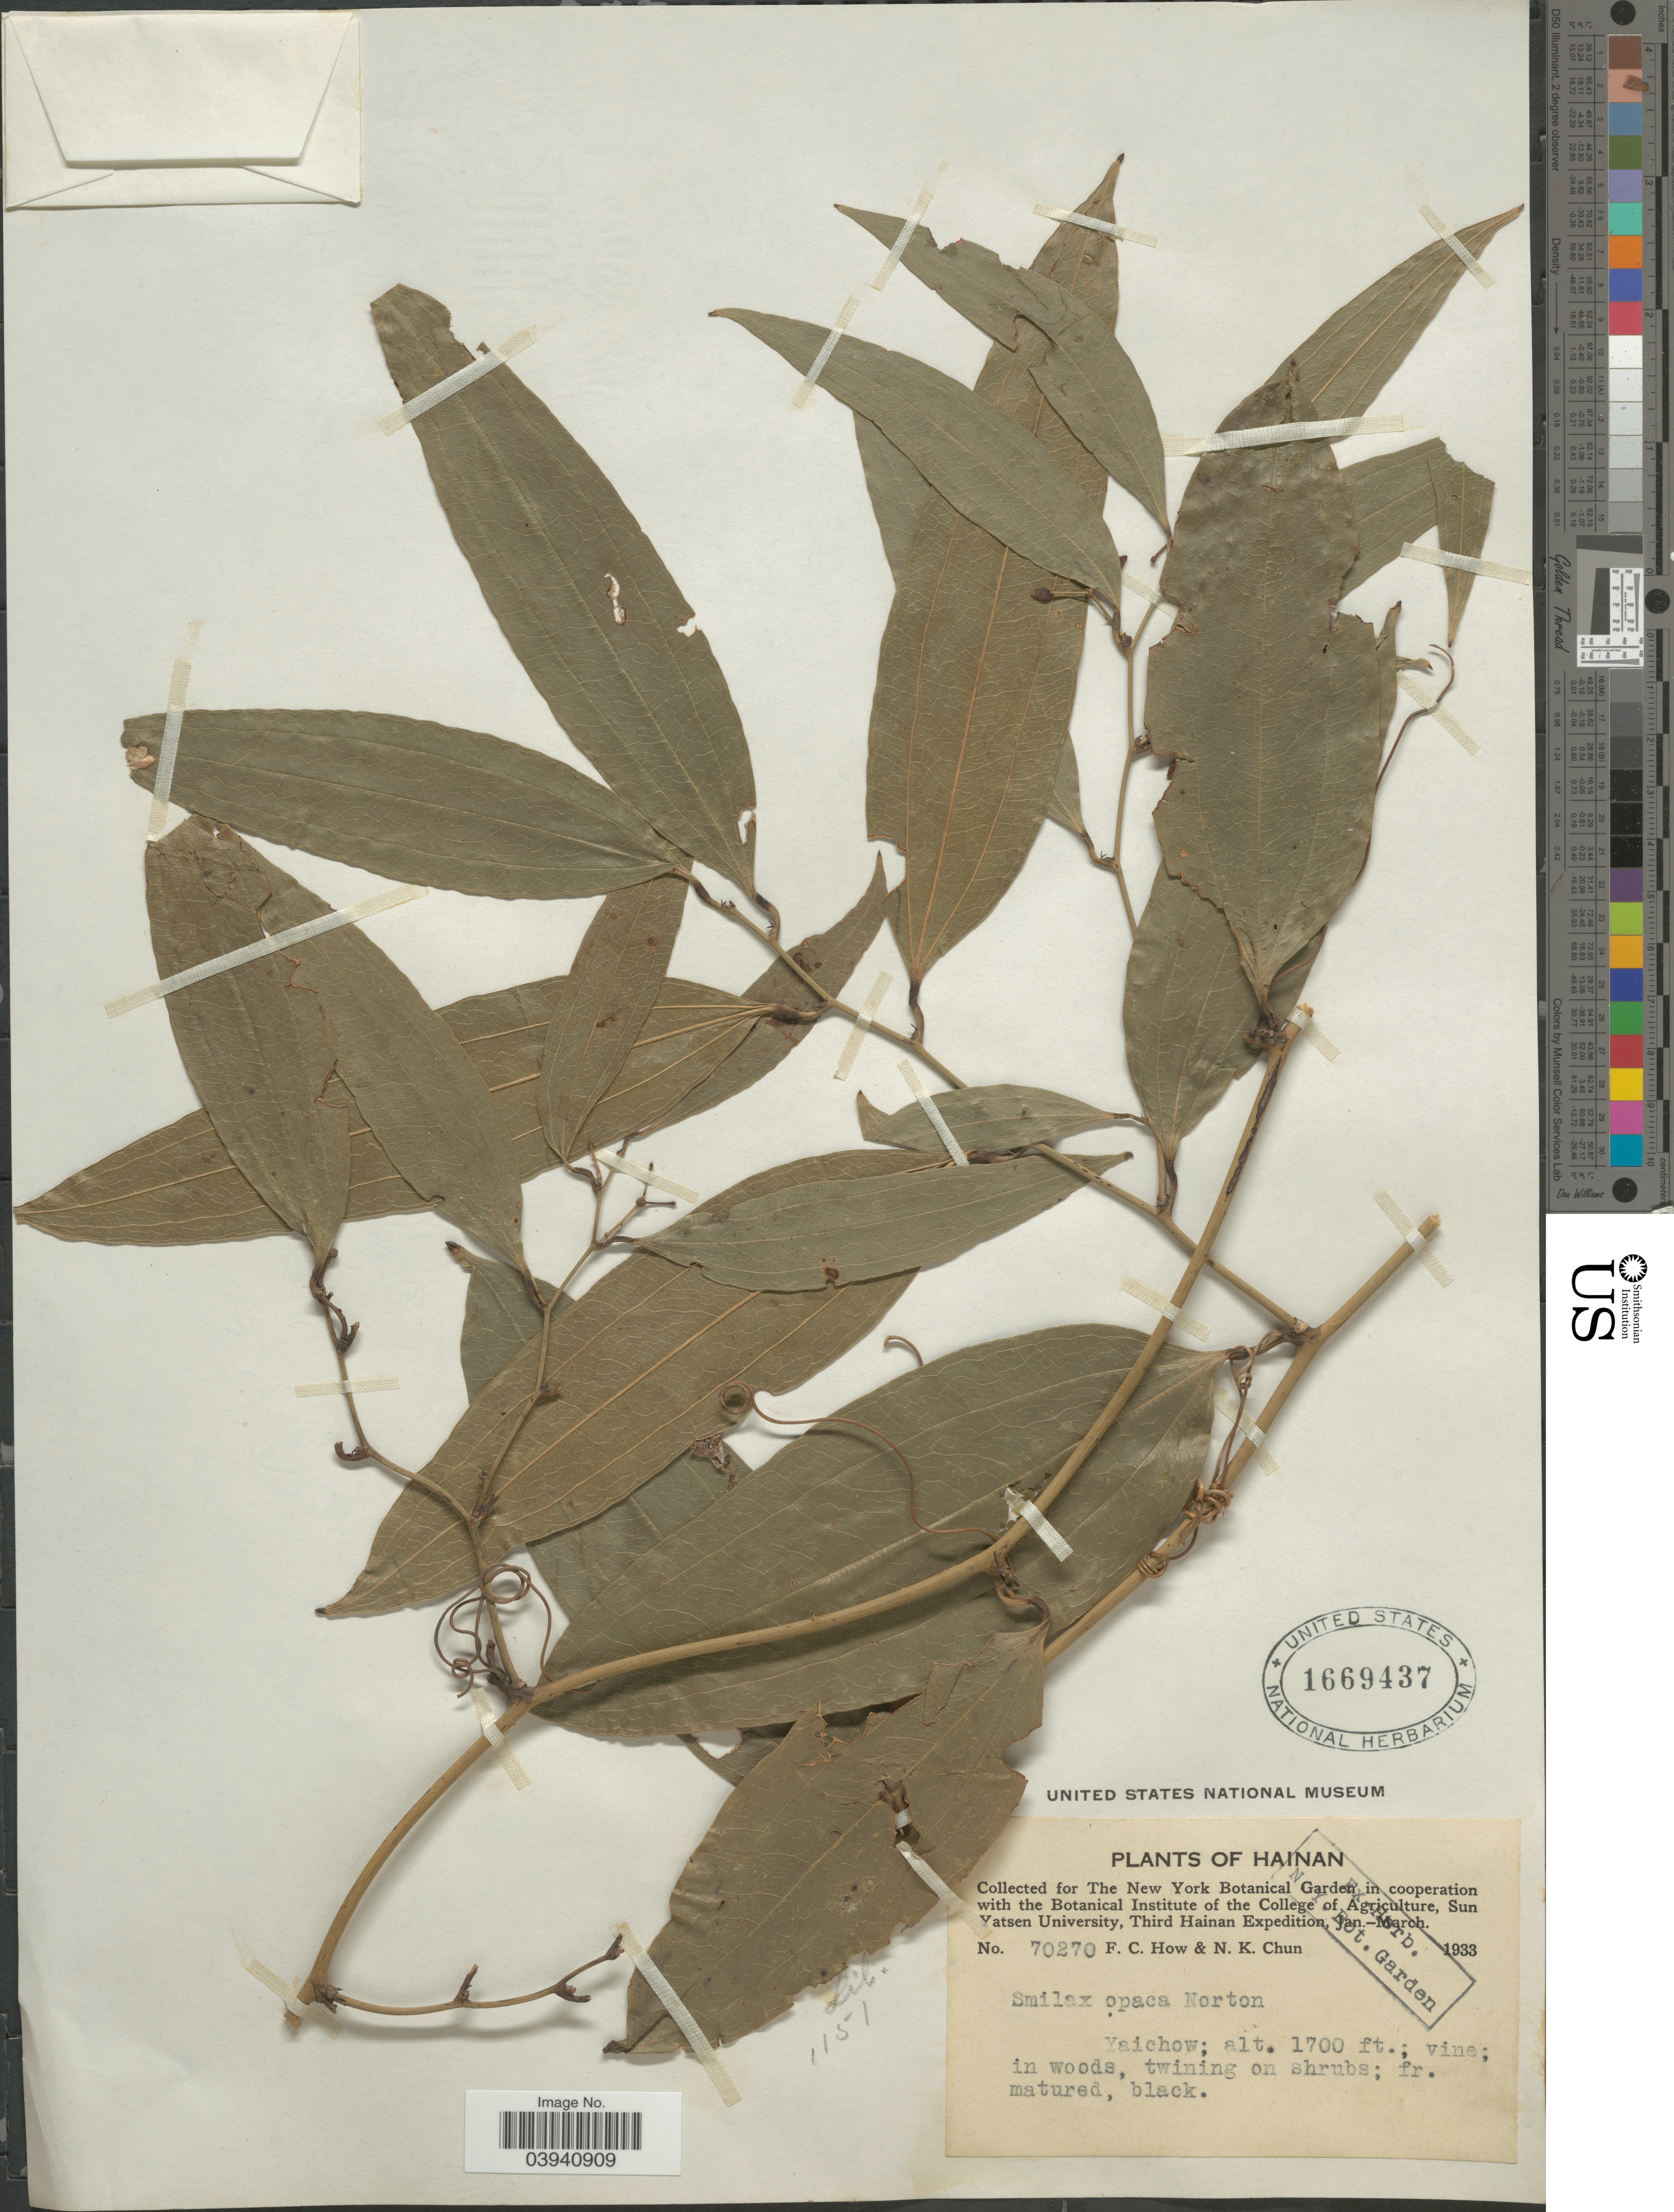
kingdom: Plantae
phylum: Tracheophyta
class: Liliopsida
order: Liliales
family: Smilacaceae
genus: Smilax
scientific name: Smilax opaca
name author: (A. DC.) J.B. Norton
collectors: F. C. How & N. K. Chun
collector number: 70270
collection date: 1933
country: China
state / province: Hainan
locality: Yaichow.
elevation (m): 518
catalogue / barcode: US 1669437